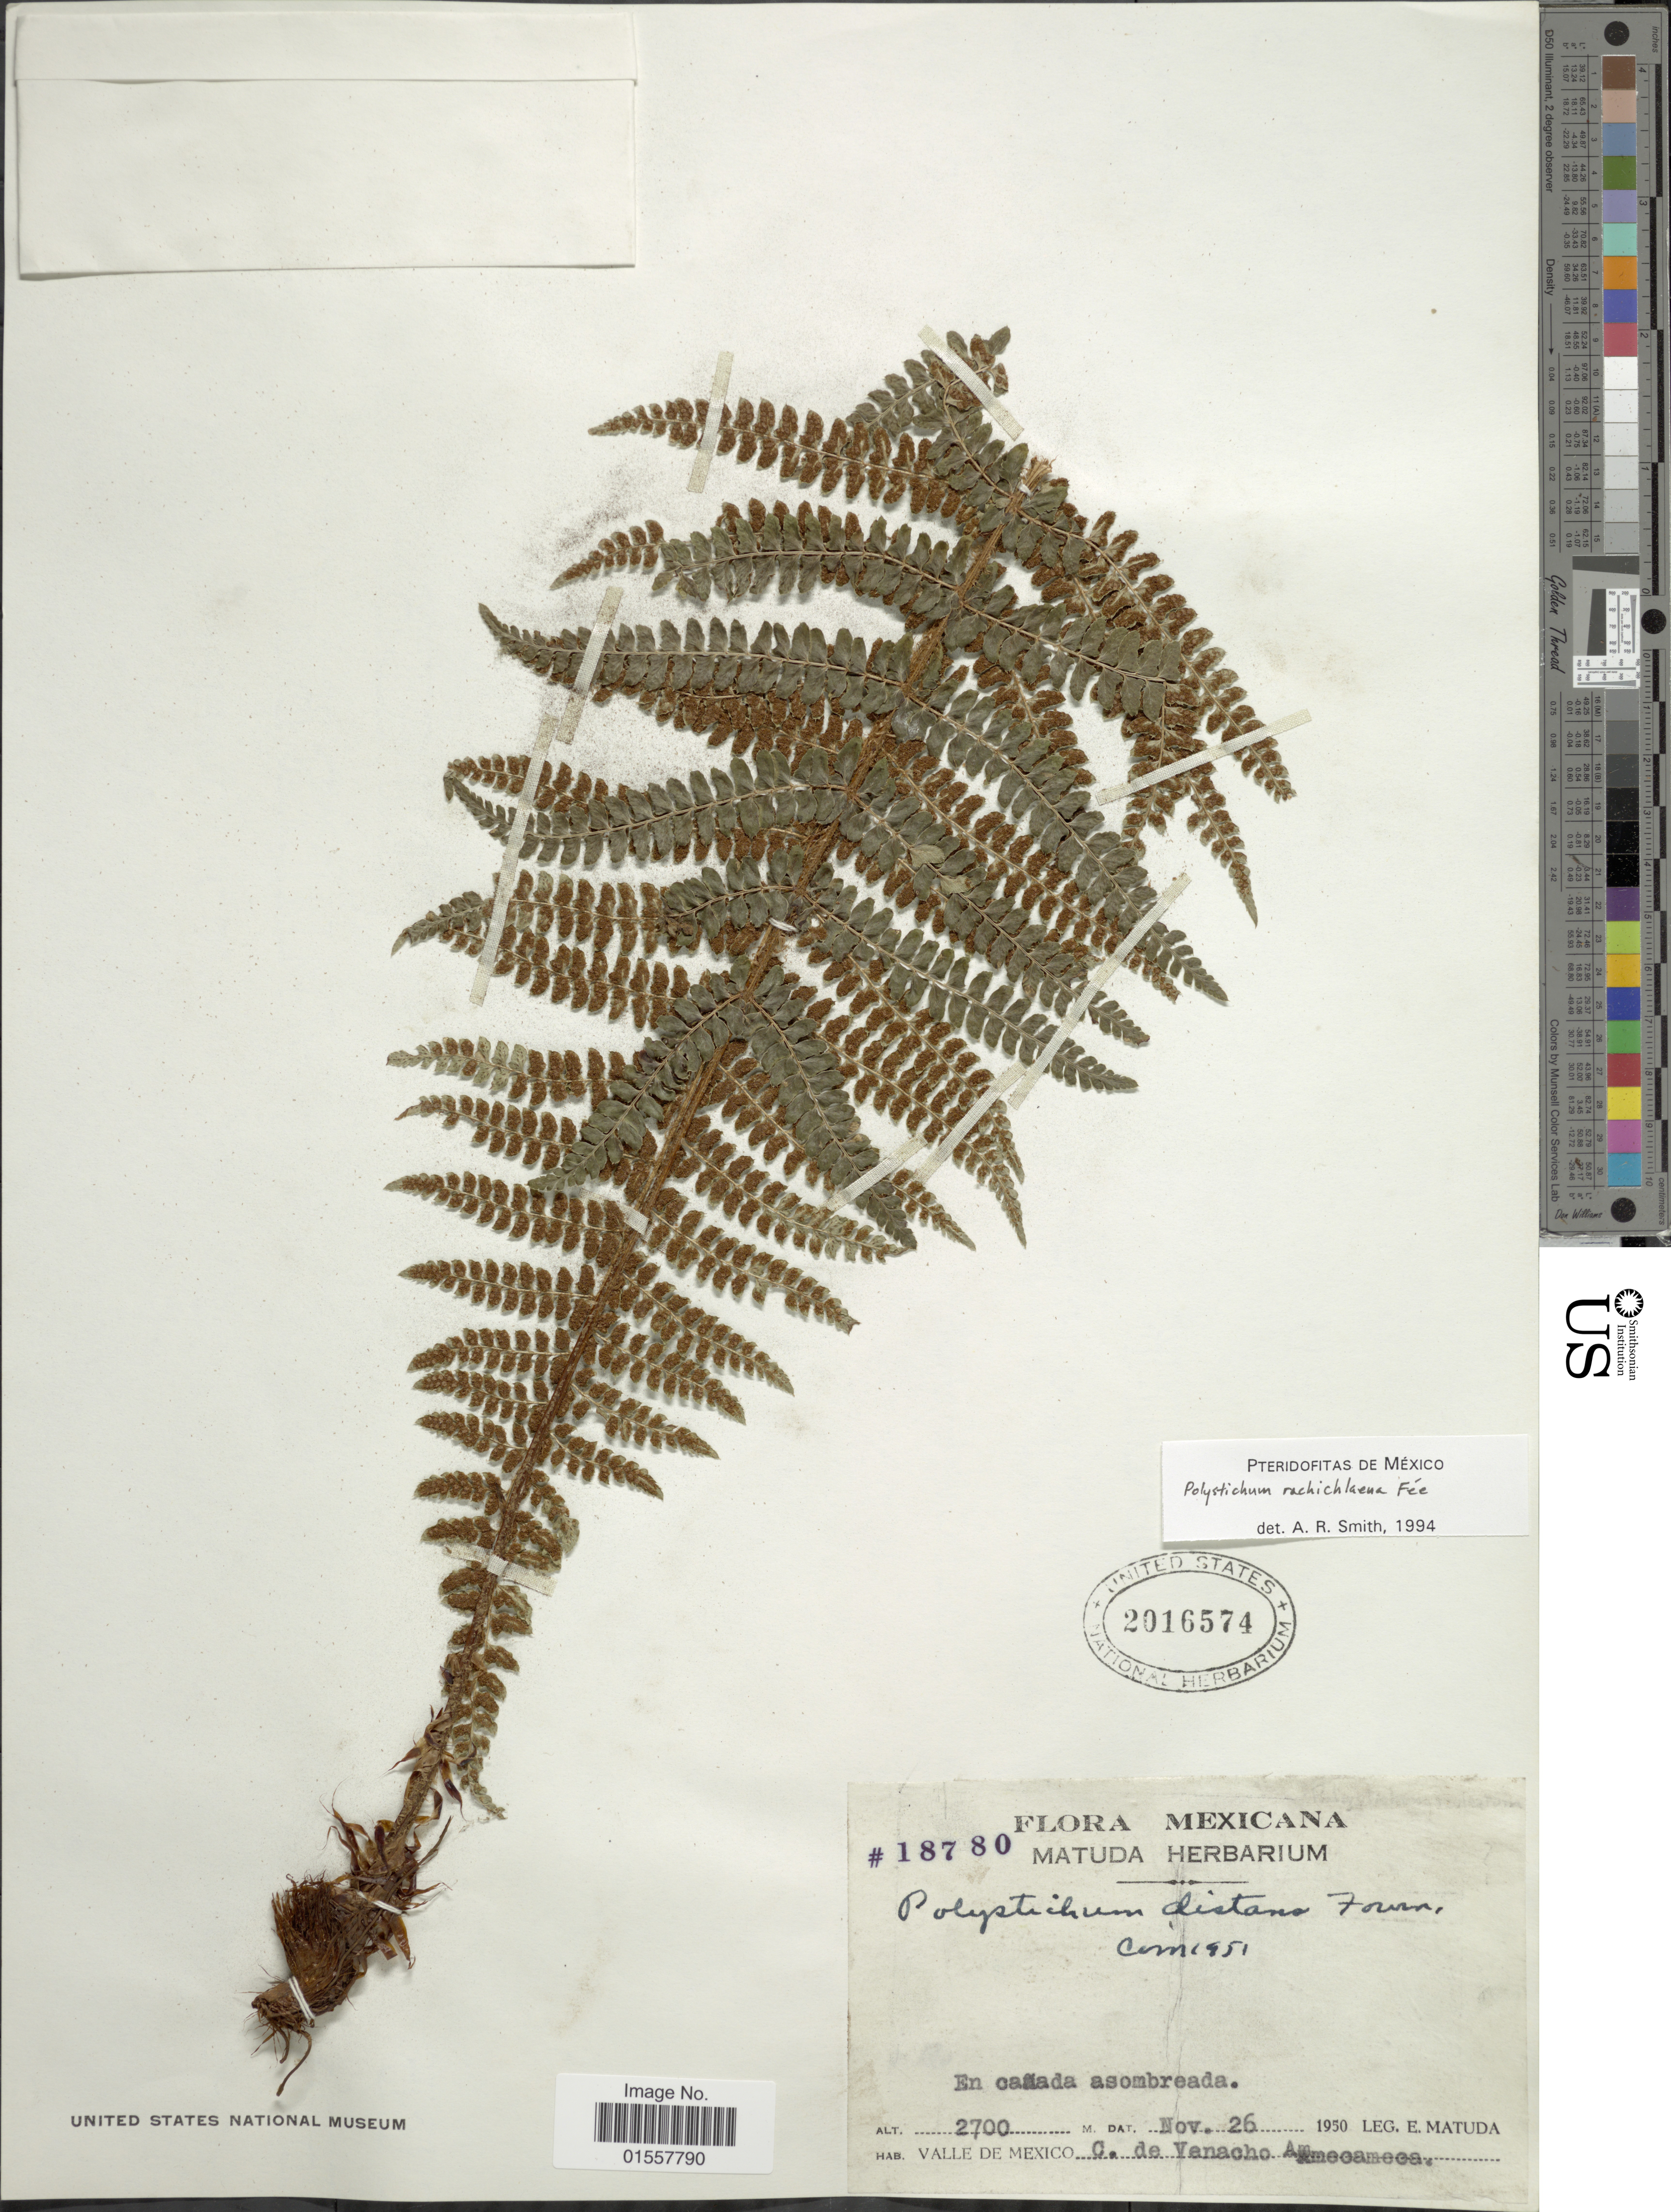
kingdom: Plantae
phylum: Tracheophyta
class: Polypodiopsida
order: Polypodiales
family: Dryopteridaceae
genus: Polystichum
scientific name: Polystichum rachichlaena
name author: Fée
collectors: E. Matuda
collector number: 18780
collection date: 1920-11-26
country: Mexico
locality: Mexicana, Valle de Mexico, C. de Venacho, Amecameca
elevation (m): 2700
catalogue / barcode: US 2016574